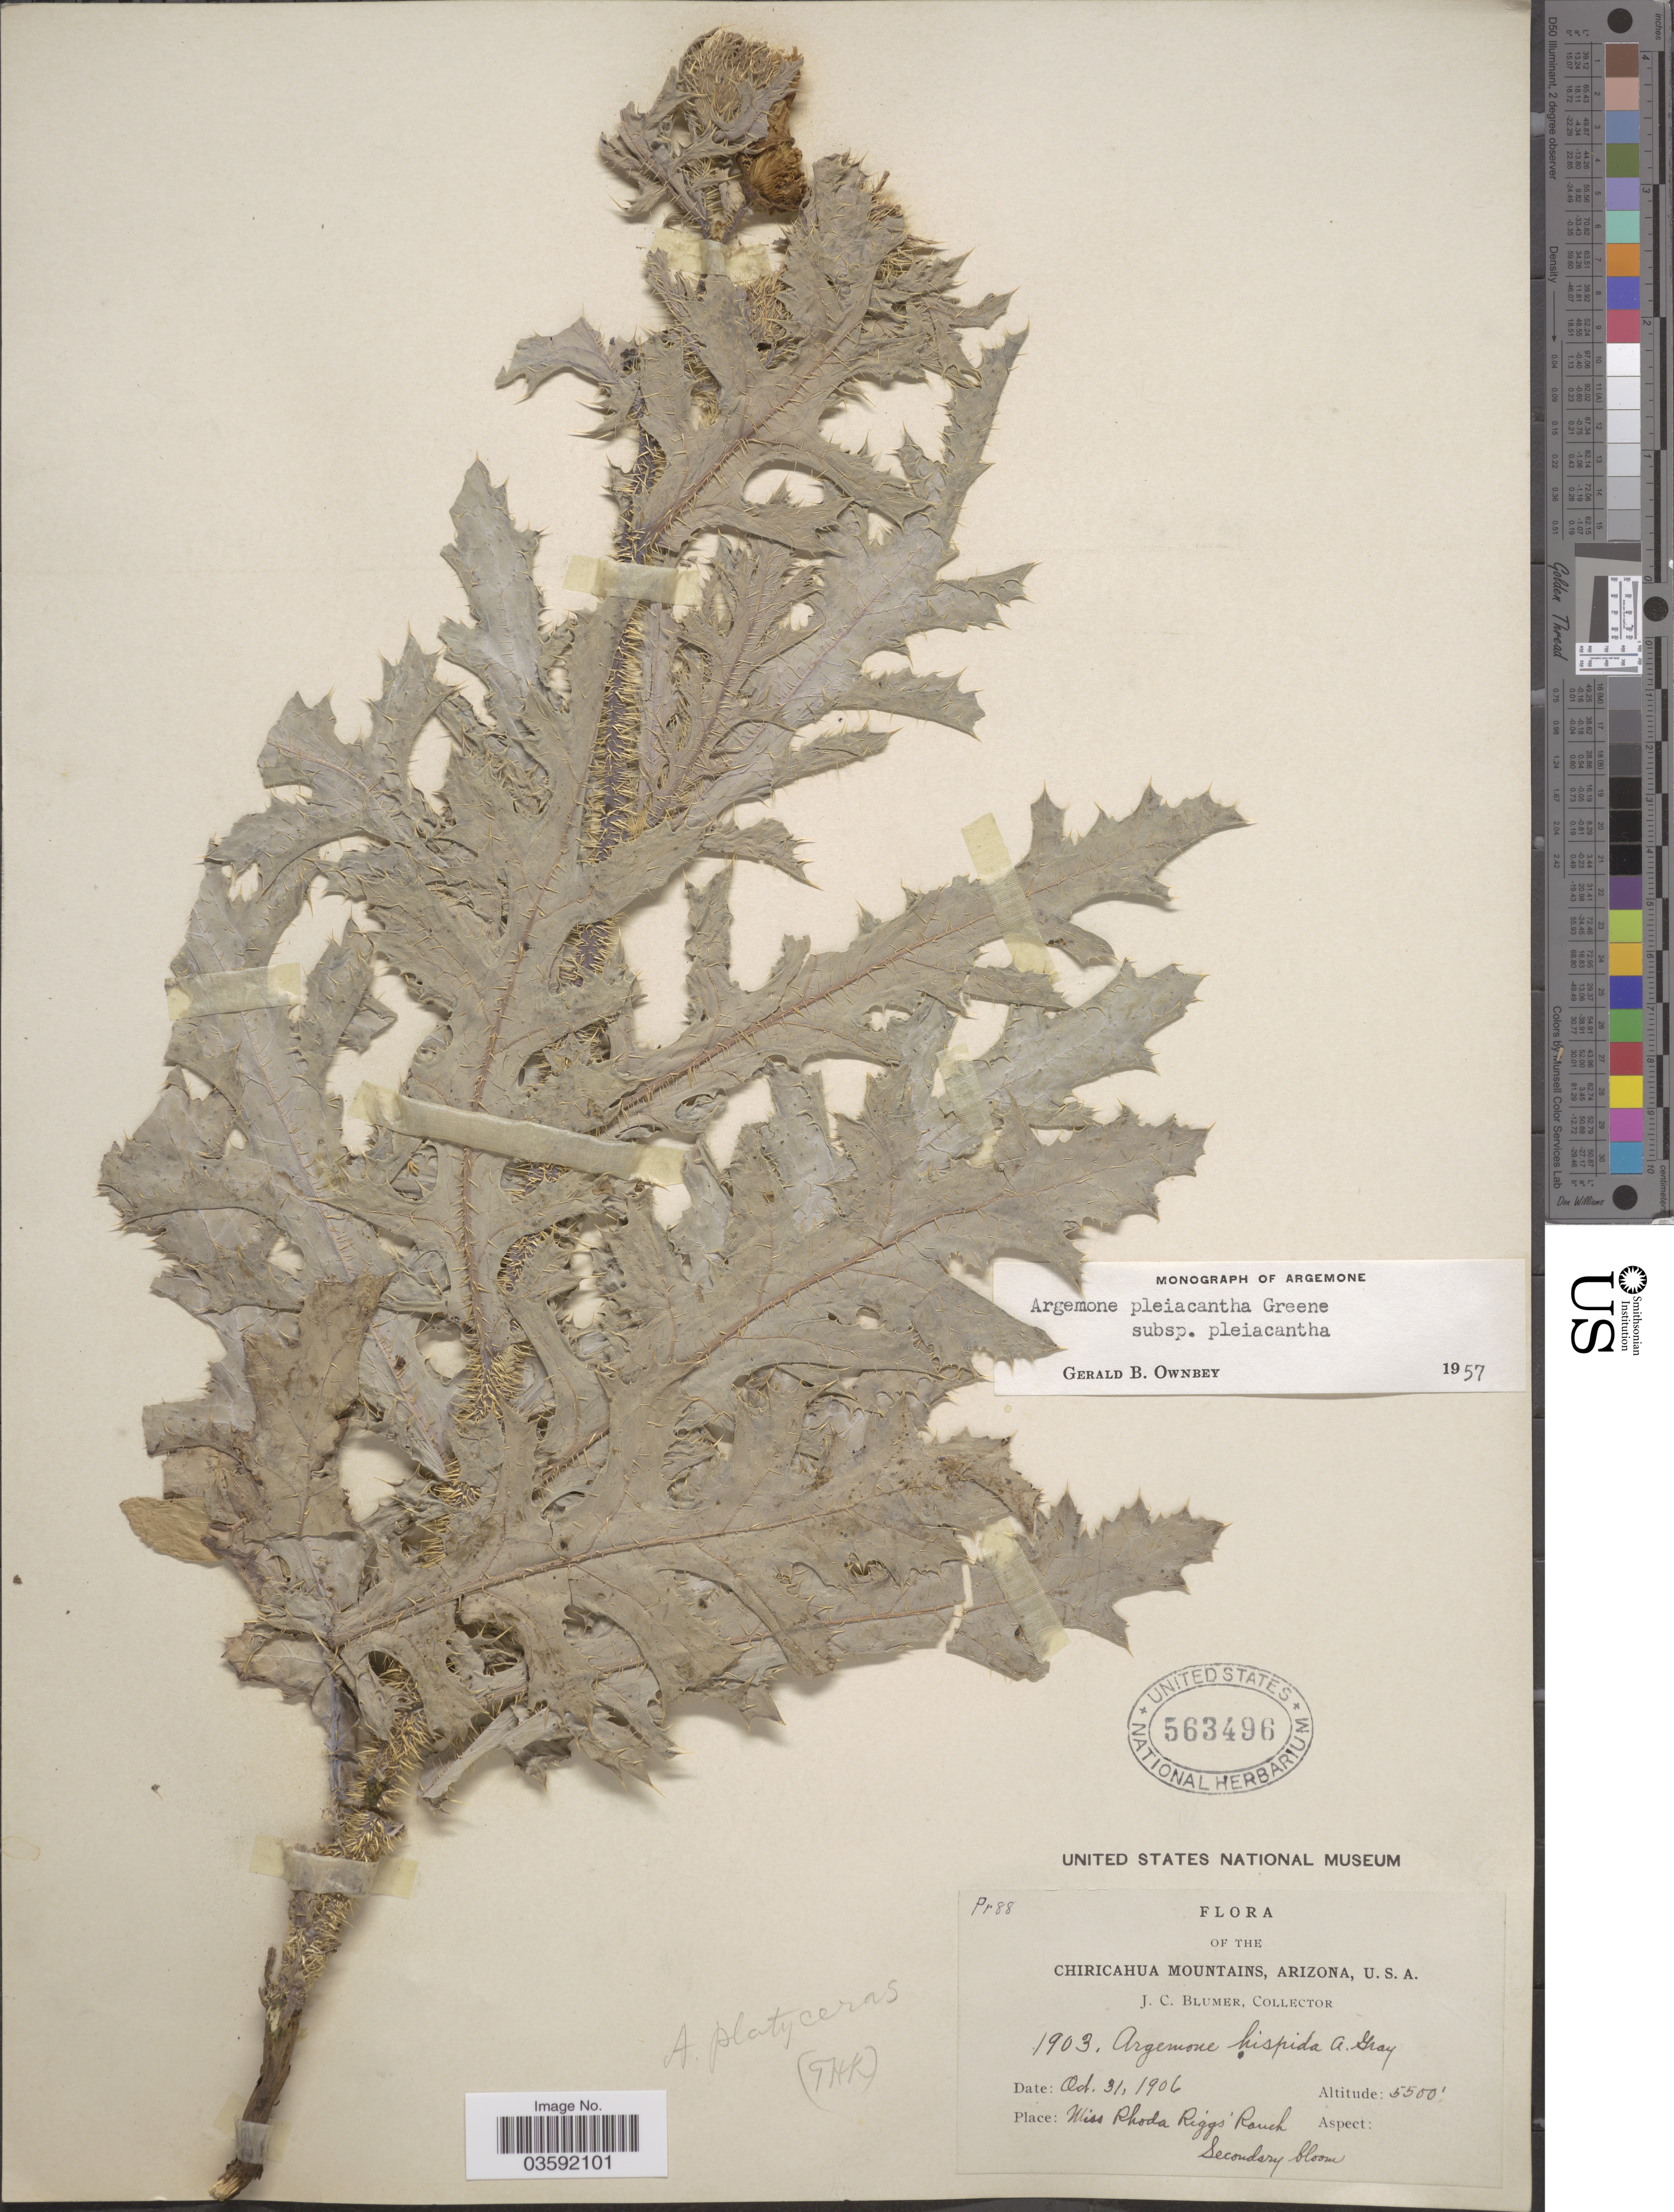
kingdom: Plantae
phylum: Tracheophyta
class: Magnoliopsida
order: Ranunculales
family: Papaveraceae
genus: Argemone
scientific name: Argemone pleiacantha subsp. pleiacantha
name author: Greene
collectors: J. C. Blumer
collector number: Pr88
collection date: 1906-10-31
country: United States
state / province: Arizona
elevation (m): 1676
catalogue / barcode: US 563496